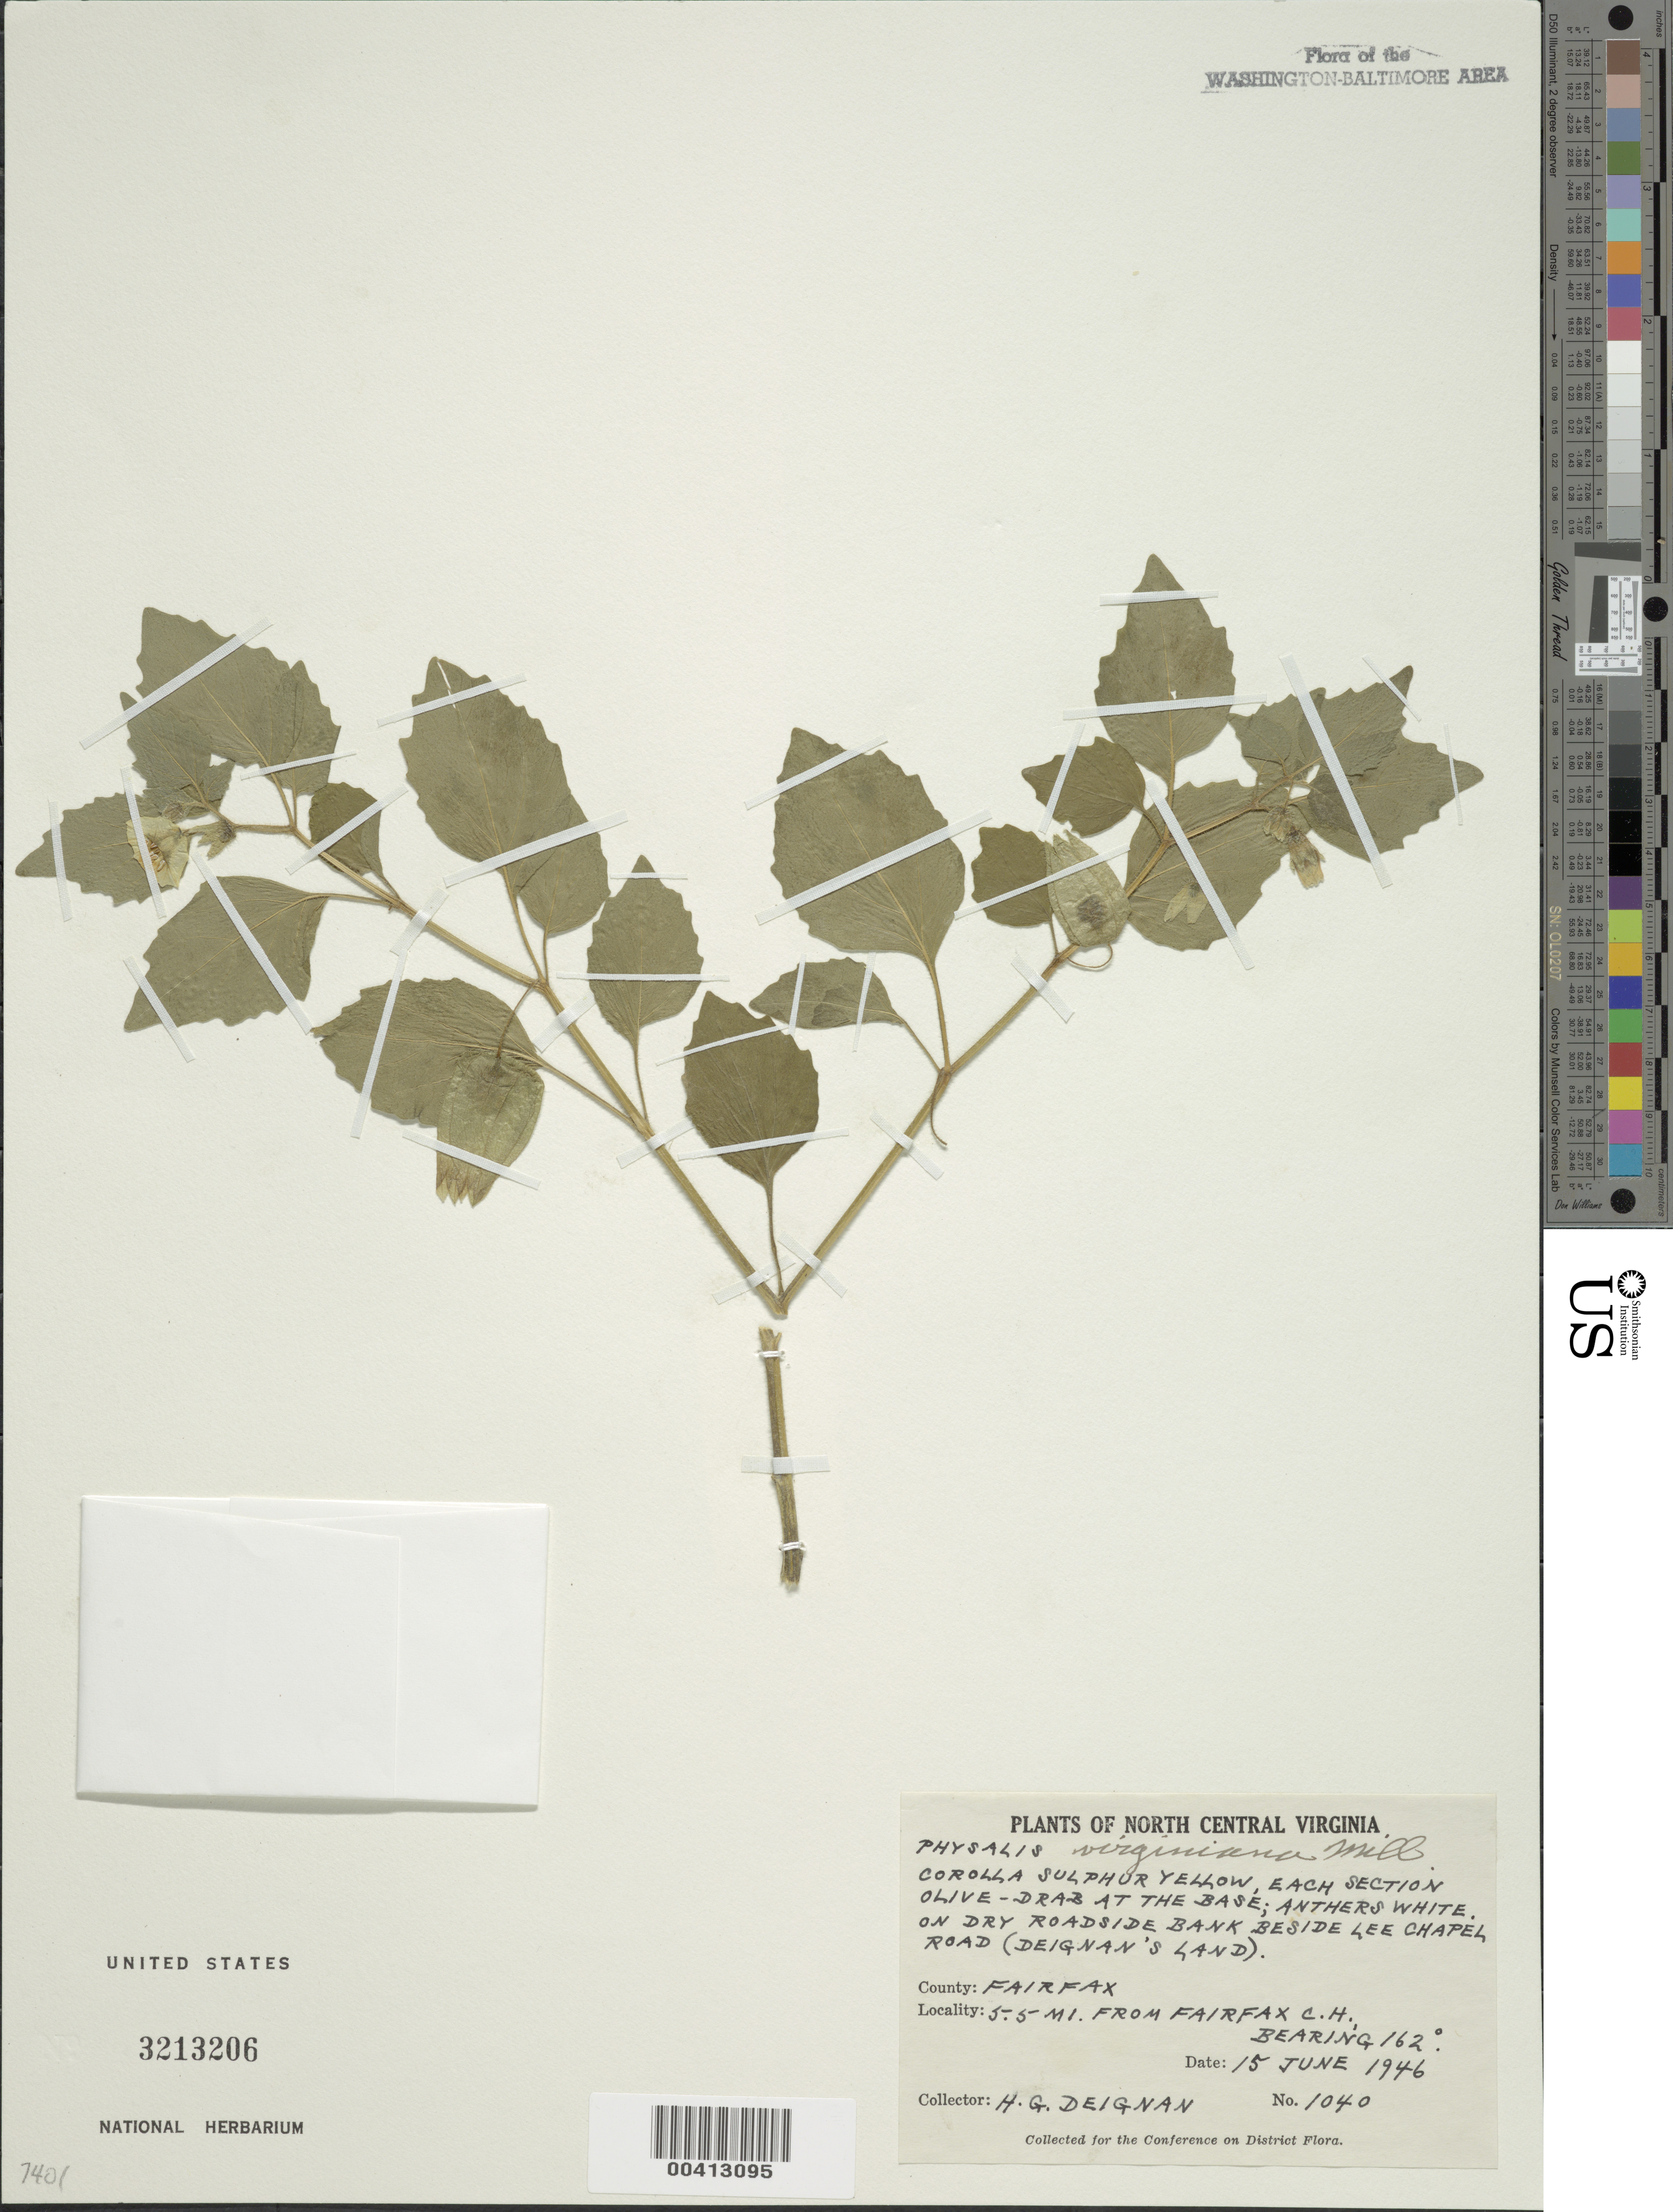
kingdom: Plantae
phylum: Tracheophyta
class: Magnoliopsida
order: Solanales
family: Solanaceae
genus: Physalis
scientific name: Physalis virginiana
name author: Mill.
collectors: H. Deignan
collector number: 1040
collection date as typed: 15 Jun 1946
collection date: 1946-06-15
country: United States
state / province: Virginia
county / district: Fairfax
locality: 5.5 mi from Fairfax County Courthouse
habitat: On dry roadside bank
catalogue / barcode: US 3213206